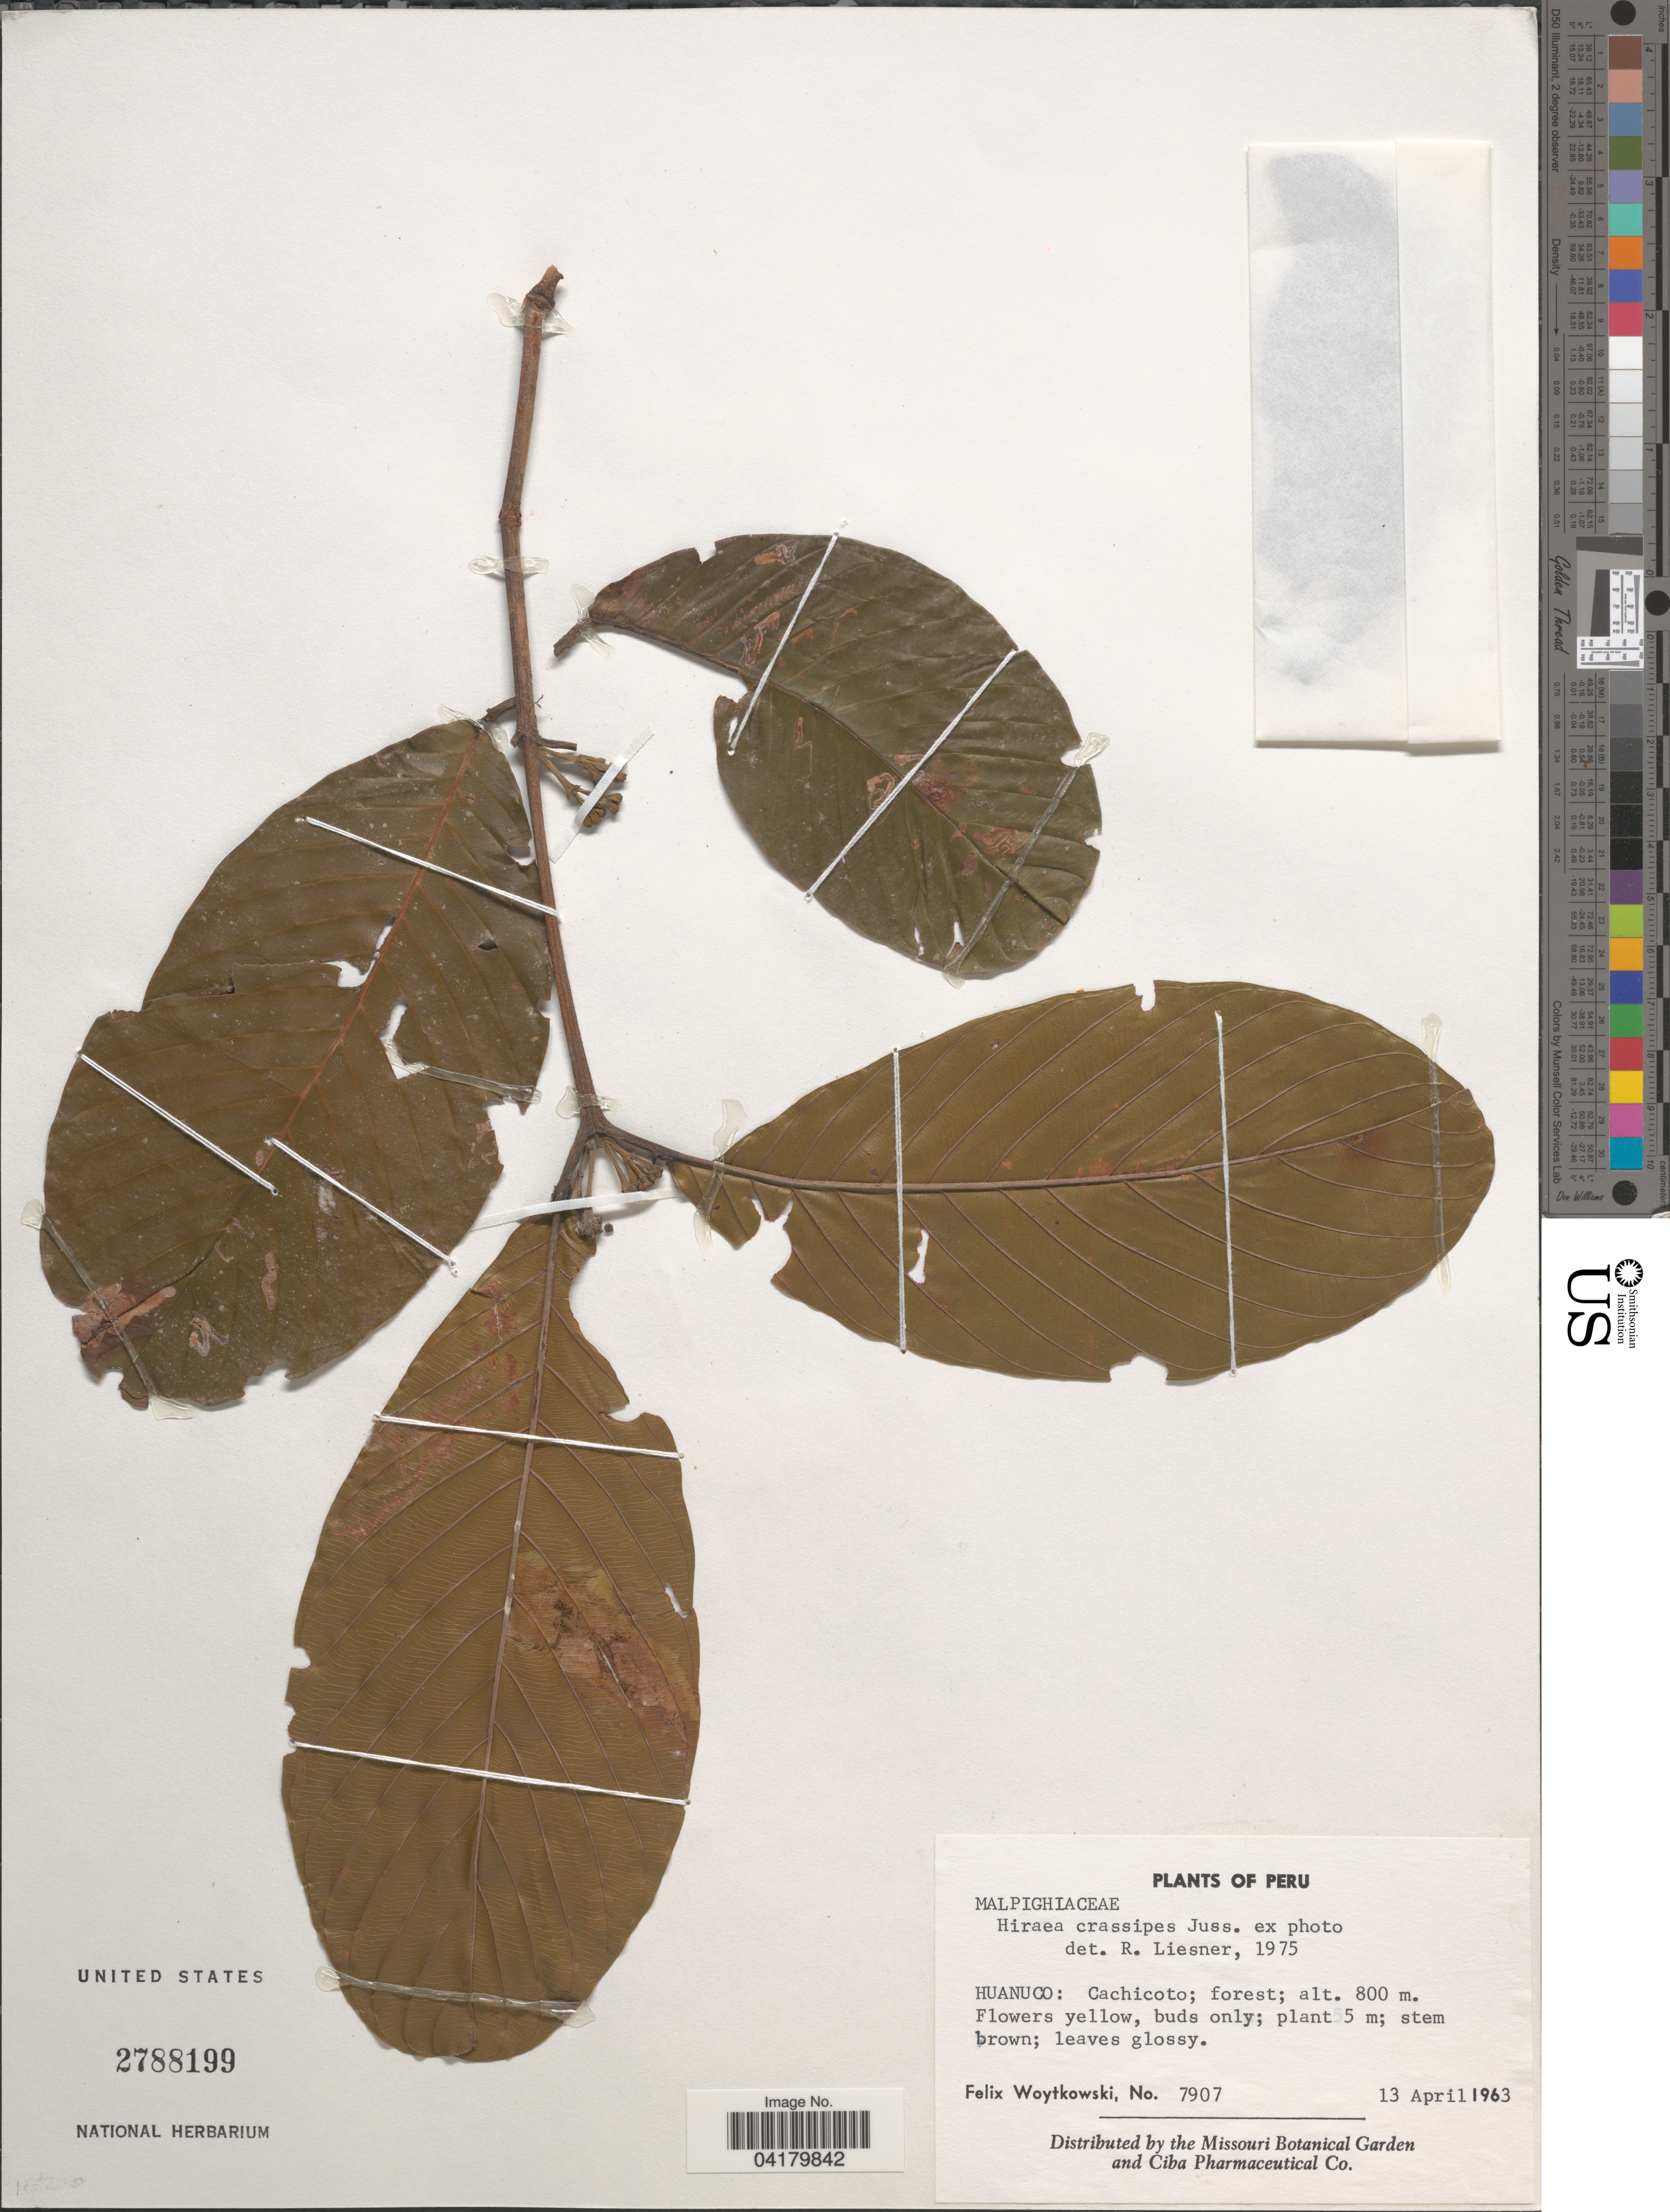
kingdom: Plantae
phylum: Tracheophyta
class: Magnoliopsida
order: Malpighiales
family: Malpighiaceae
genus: Hiraea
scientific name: Hiraea crassipes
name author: A. Juss.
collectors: F. Woytkowski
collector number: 7907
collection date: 1963-04-13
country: Peru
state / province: Huanuco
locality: Cachicoto.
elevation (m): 800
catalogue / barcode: US 2788199